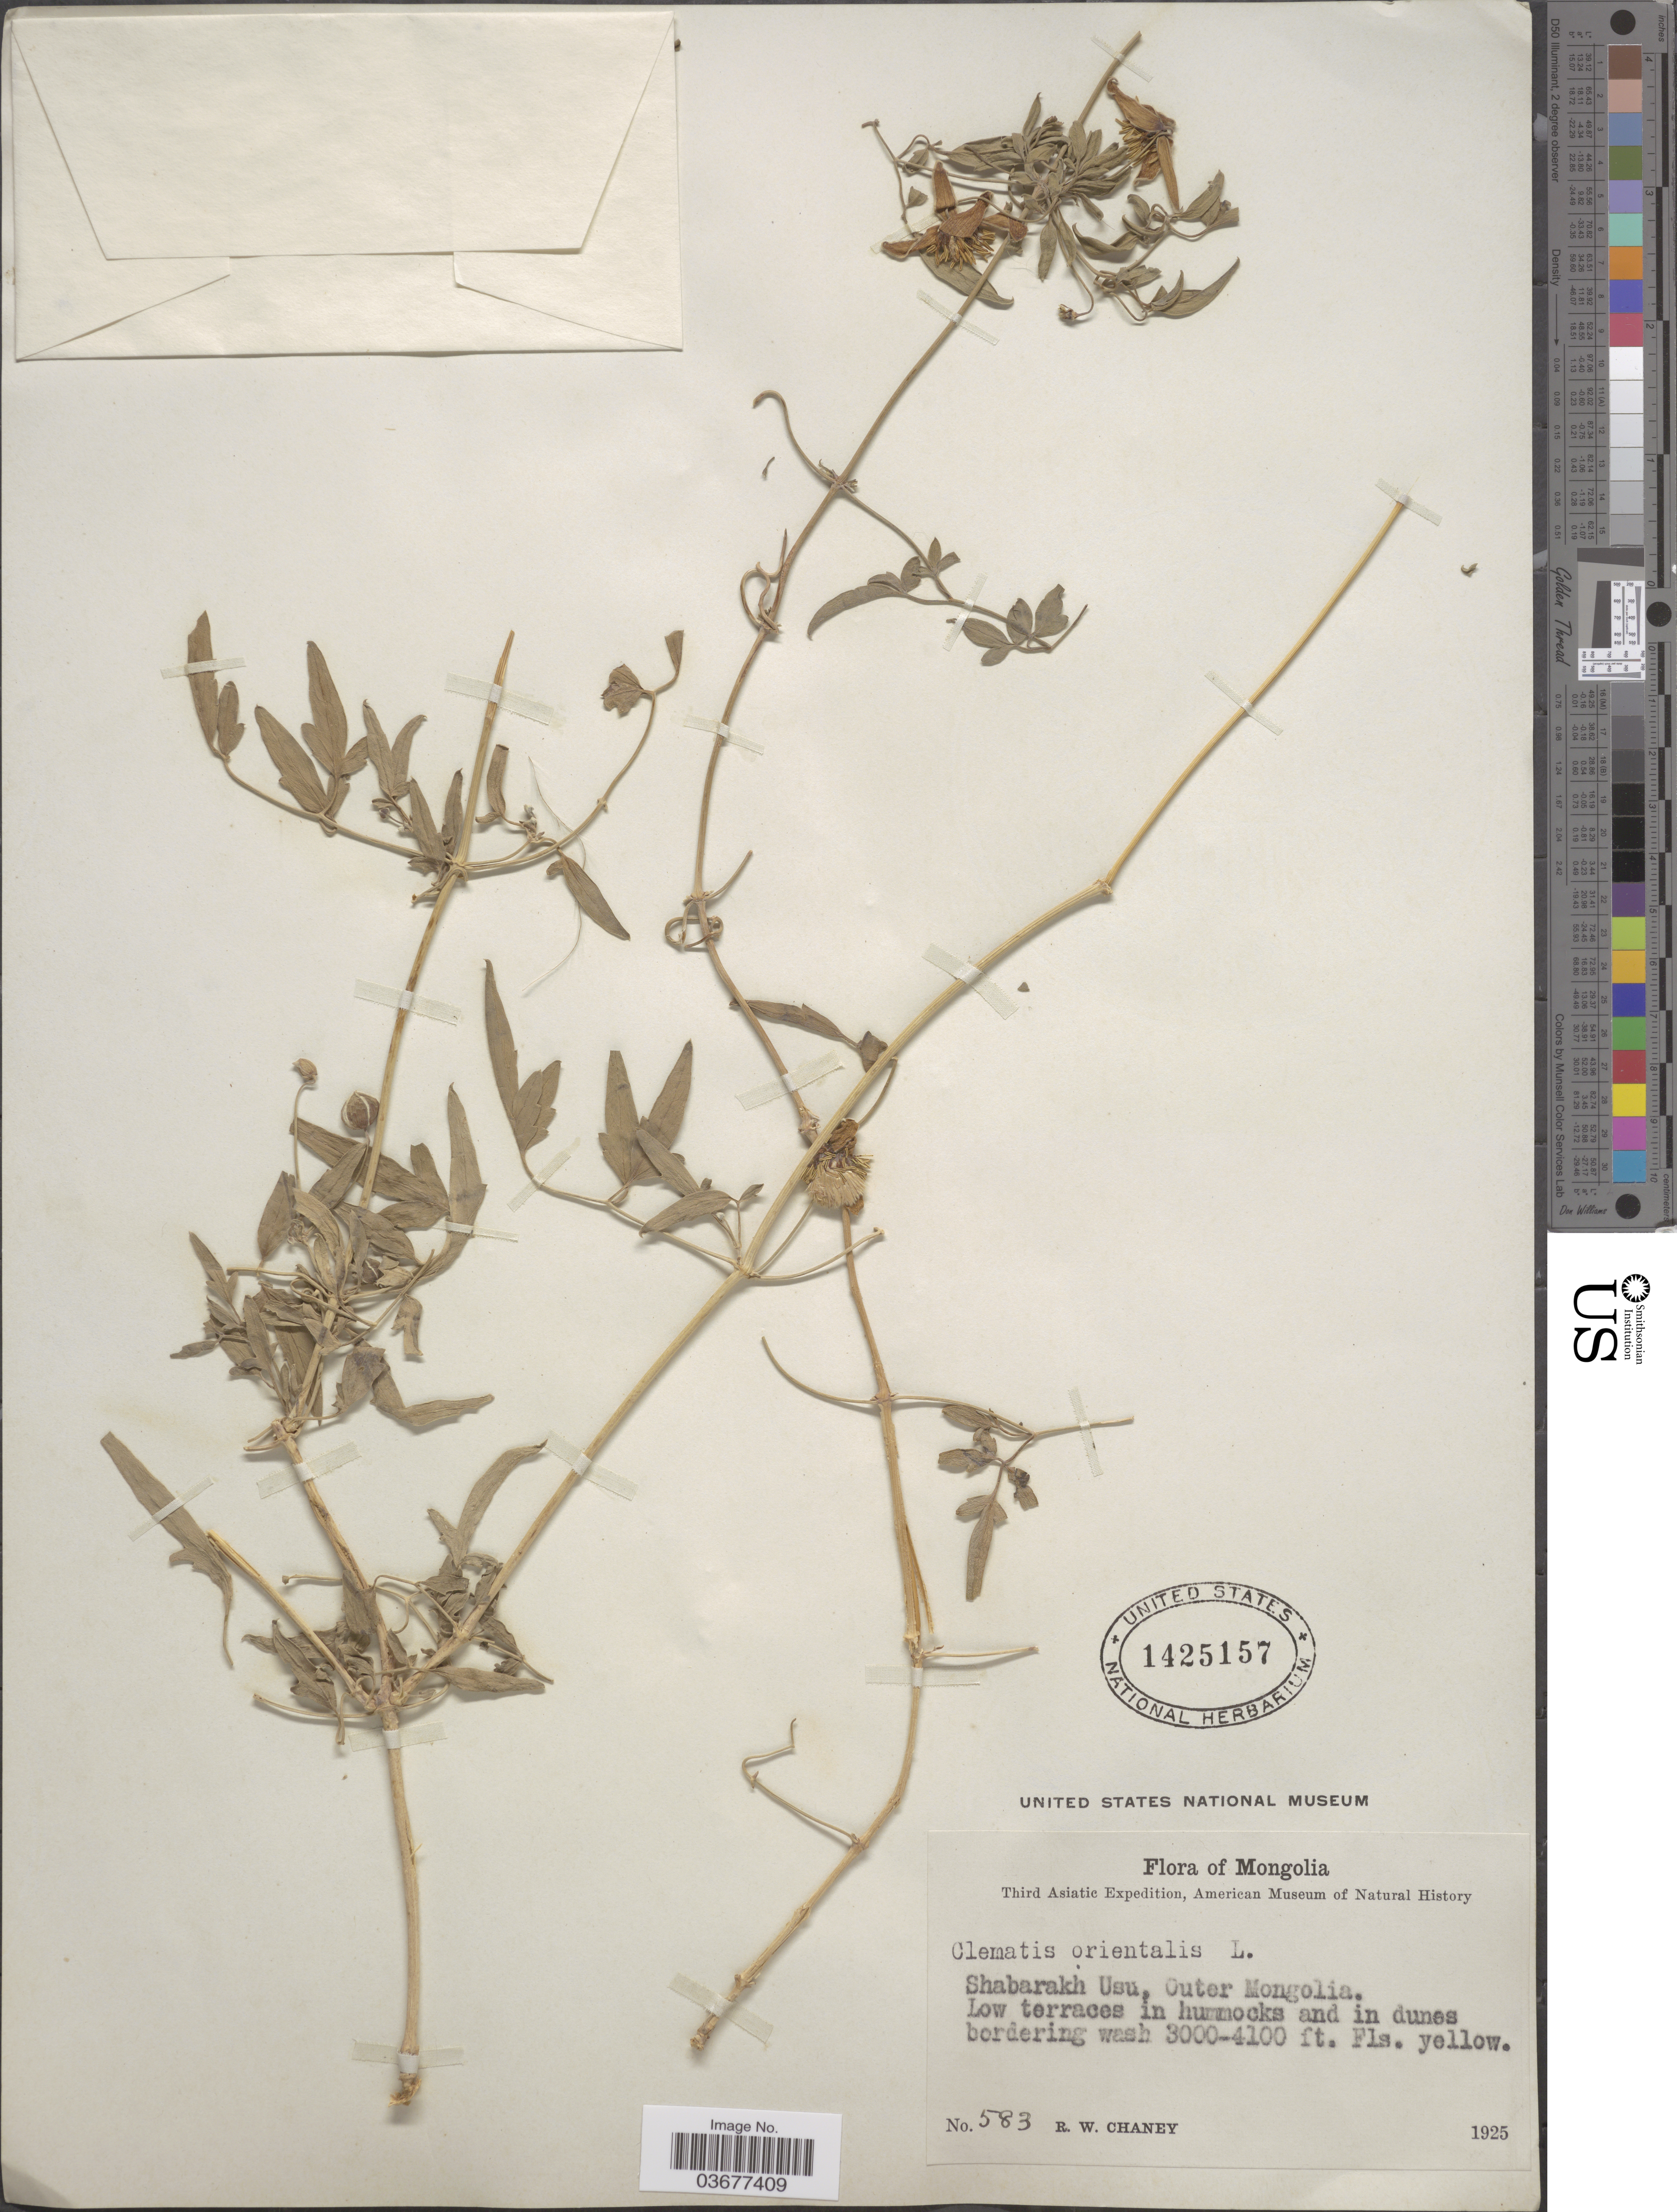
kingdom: Plantae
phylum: Tracheophyta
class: Magnoliopsida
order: Ranunculales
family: Ranunculaceae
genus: Clematis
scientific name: Clematis orientalis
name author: L.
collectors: R. Chaney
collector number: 583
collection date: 1925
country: Mongolia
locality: Shabarakh Usu, Outer Mongolia.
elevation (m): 914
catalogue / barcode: US 1425157